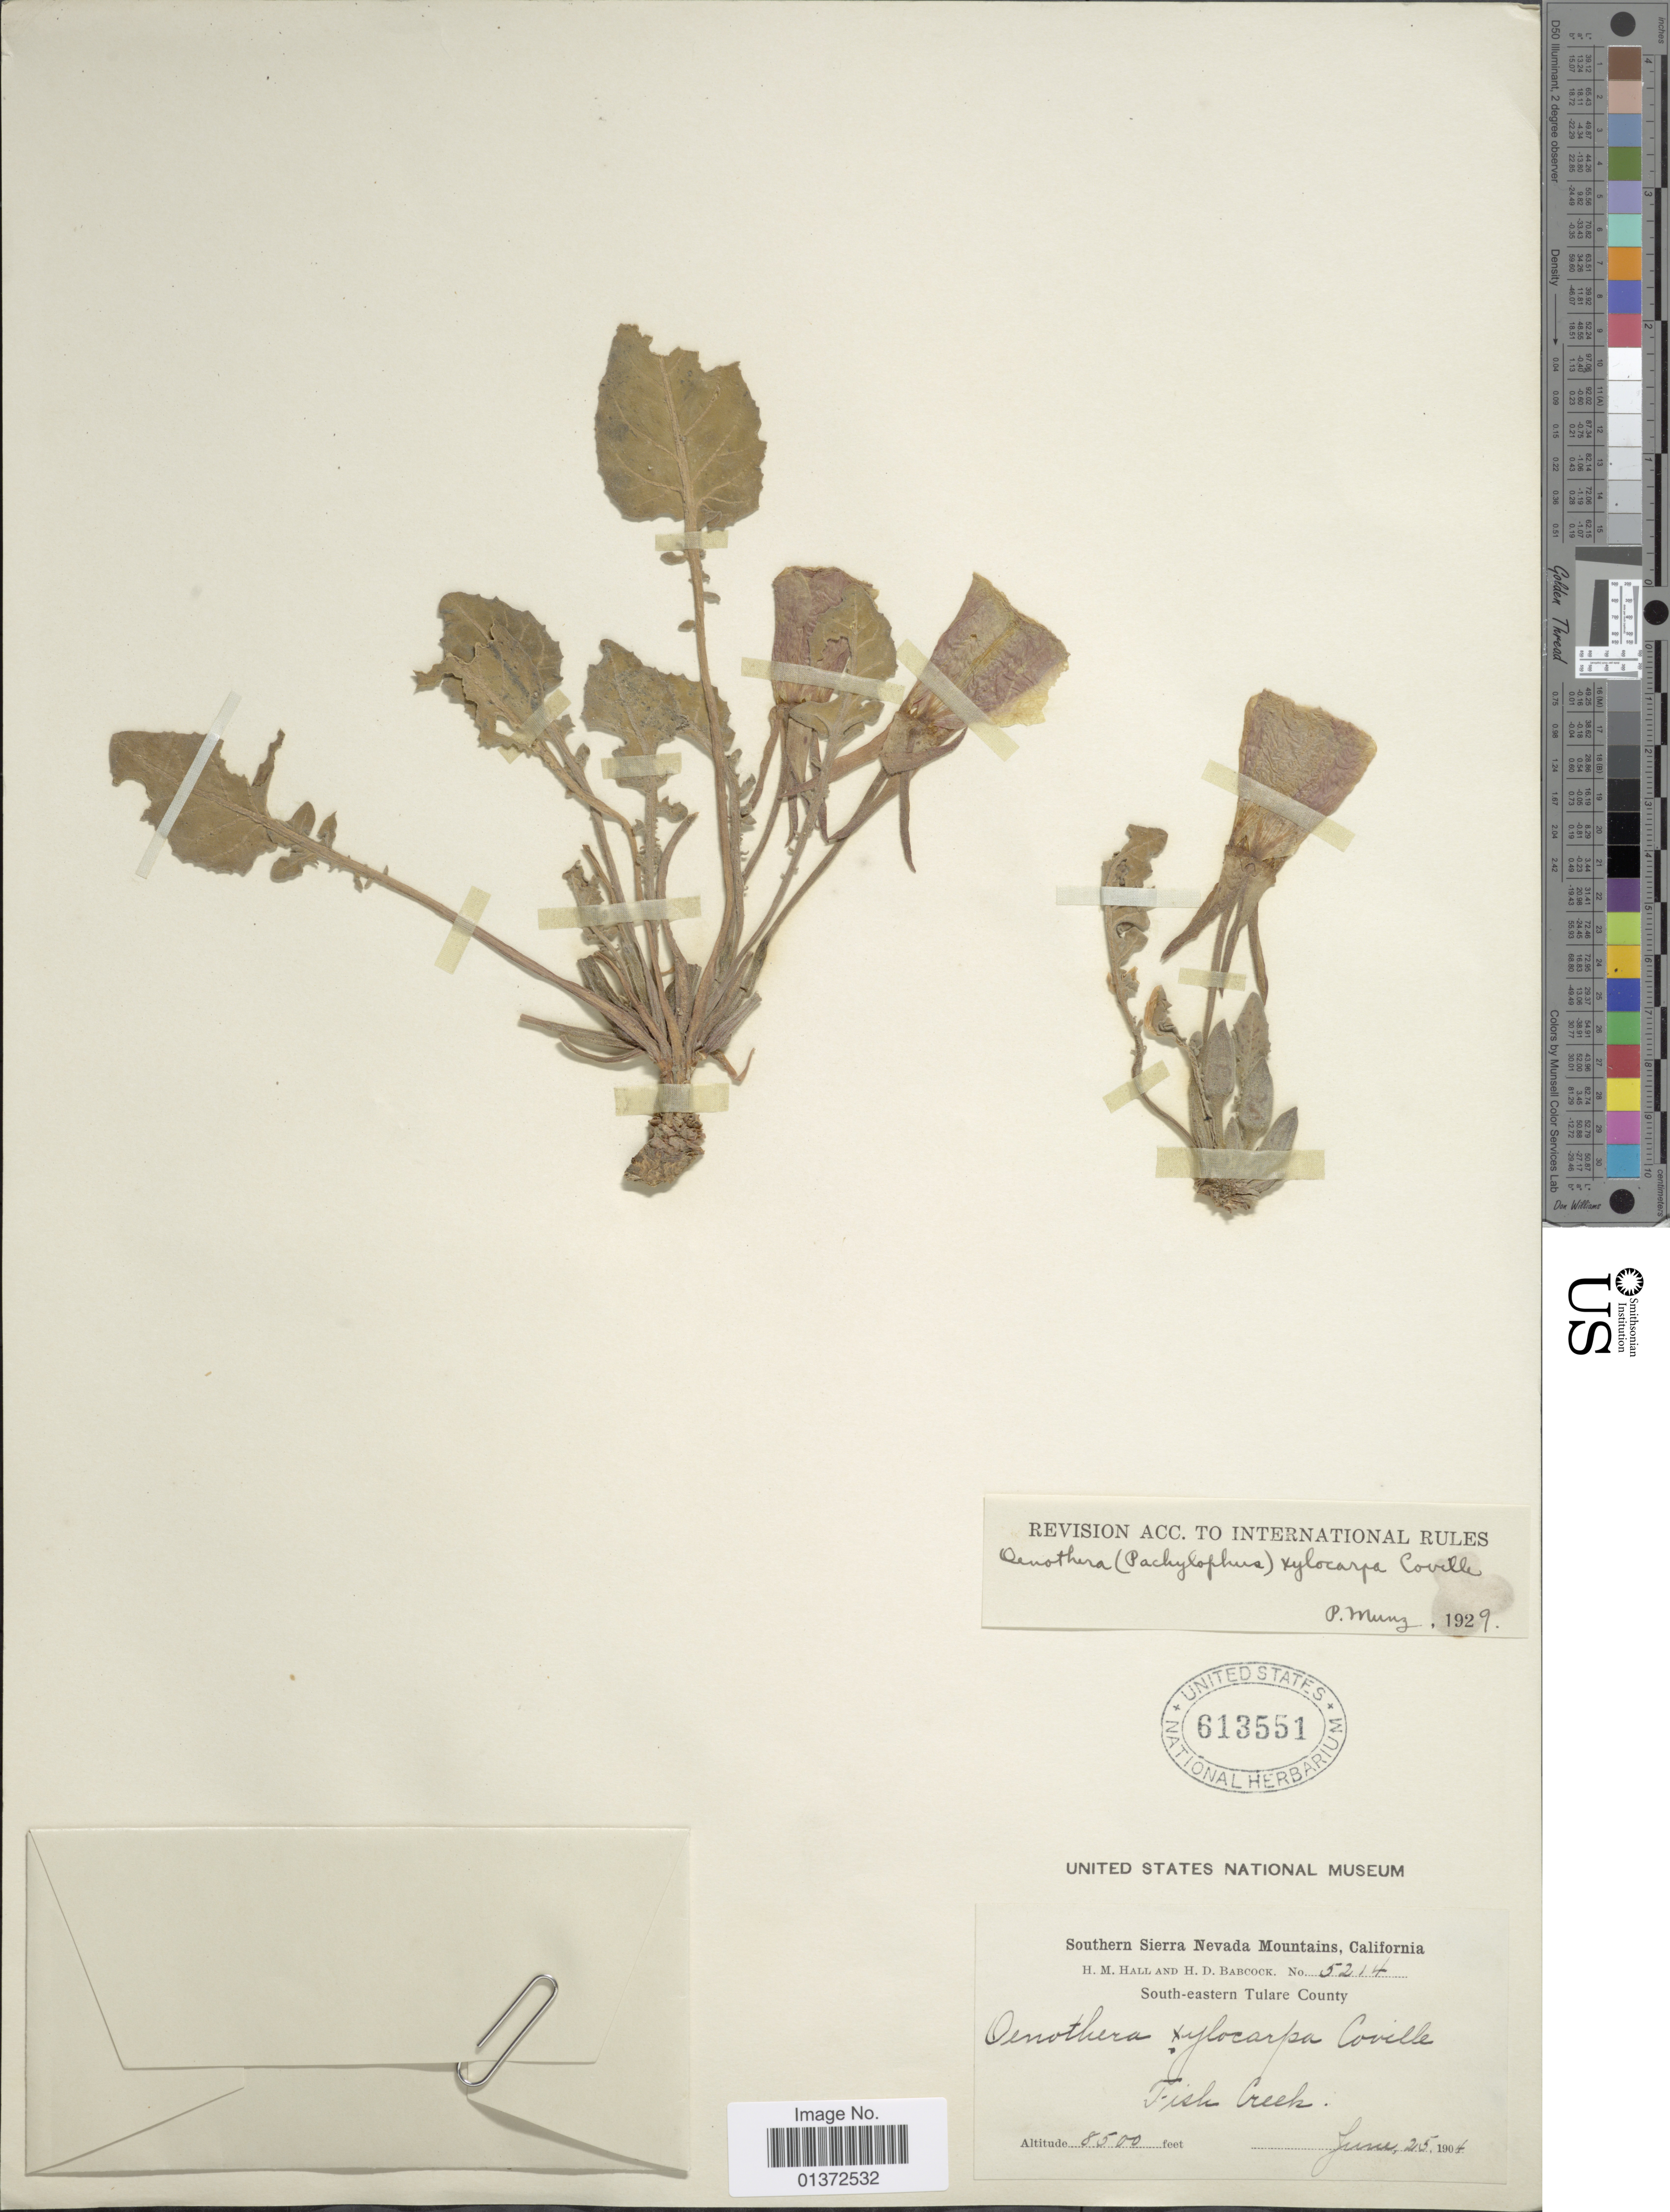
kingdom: Plantae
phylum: Tracheophyta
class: Magnoliopsida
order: Myrtales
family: Onagraceae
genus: Oenothera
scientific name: Oenothera xylocarpa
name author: Coville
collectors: H. M. Hall & H. Babcock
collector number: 5214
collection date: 1904-06-25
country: United States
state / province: California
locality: Southern Sierra Nevada Mountains, Fish Creek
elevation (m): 2591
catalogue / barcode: US 613551